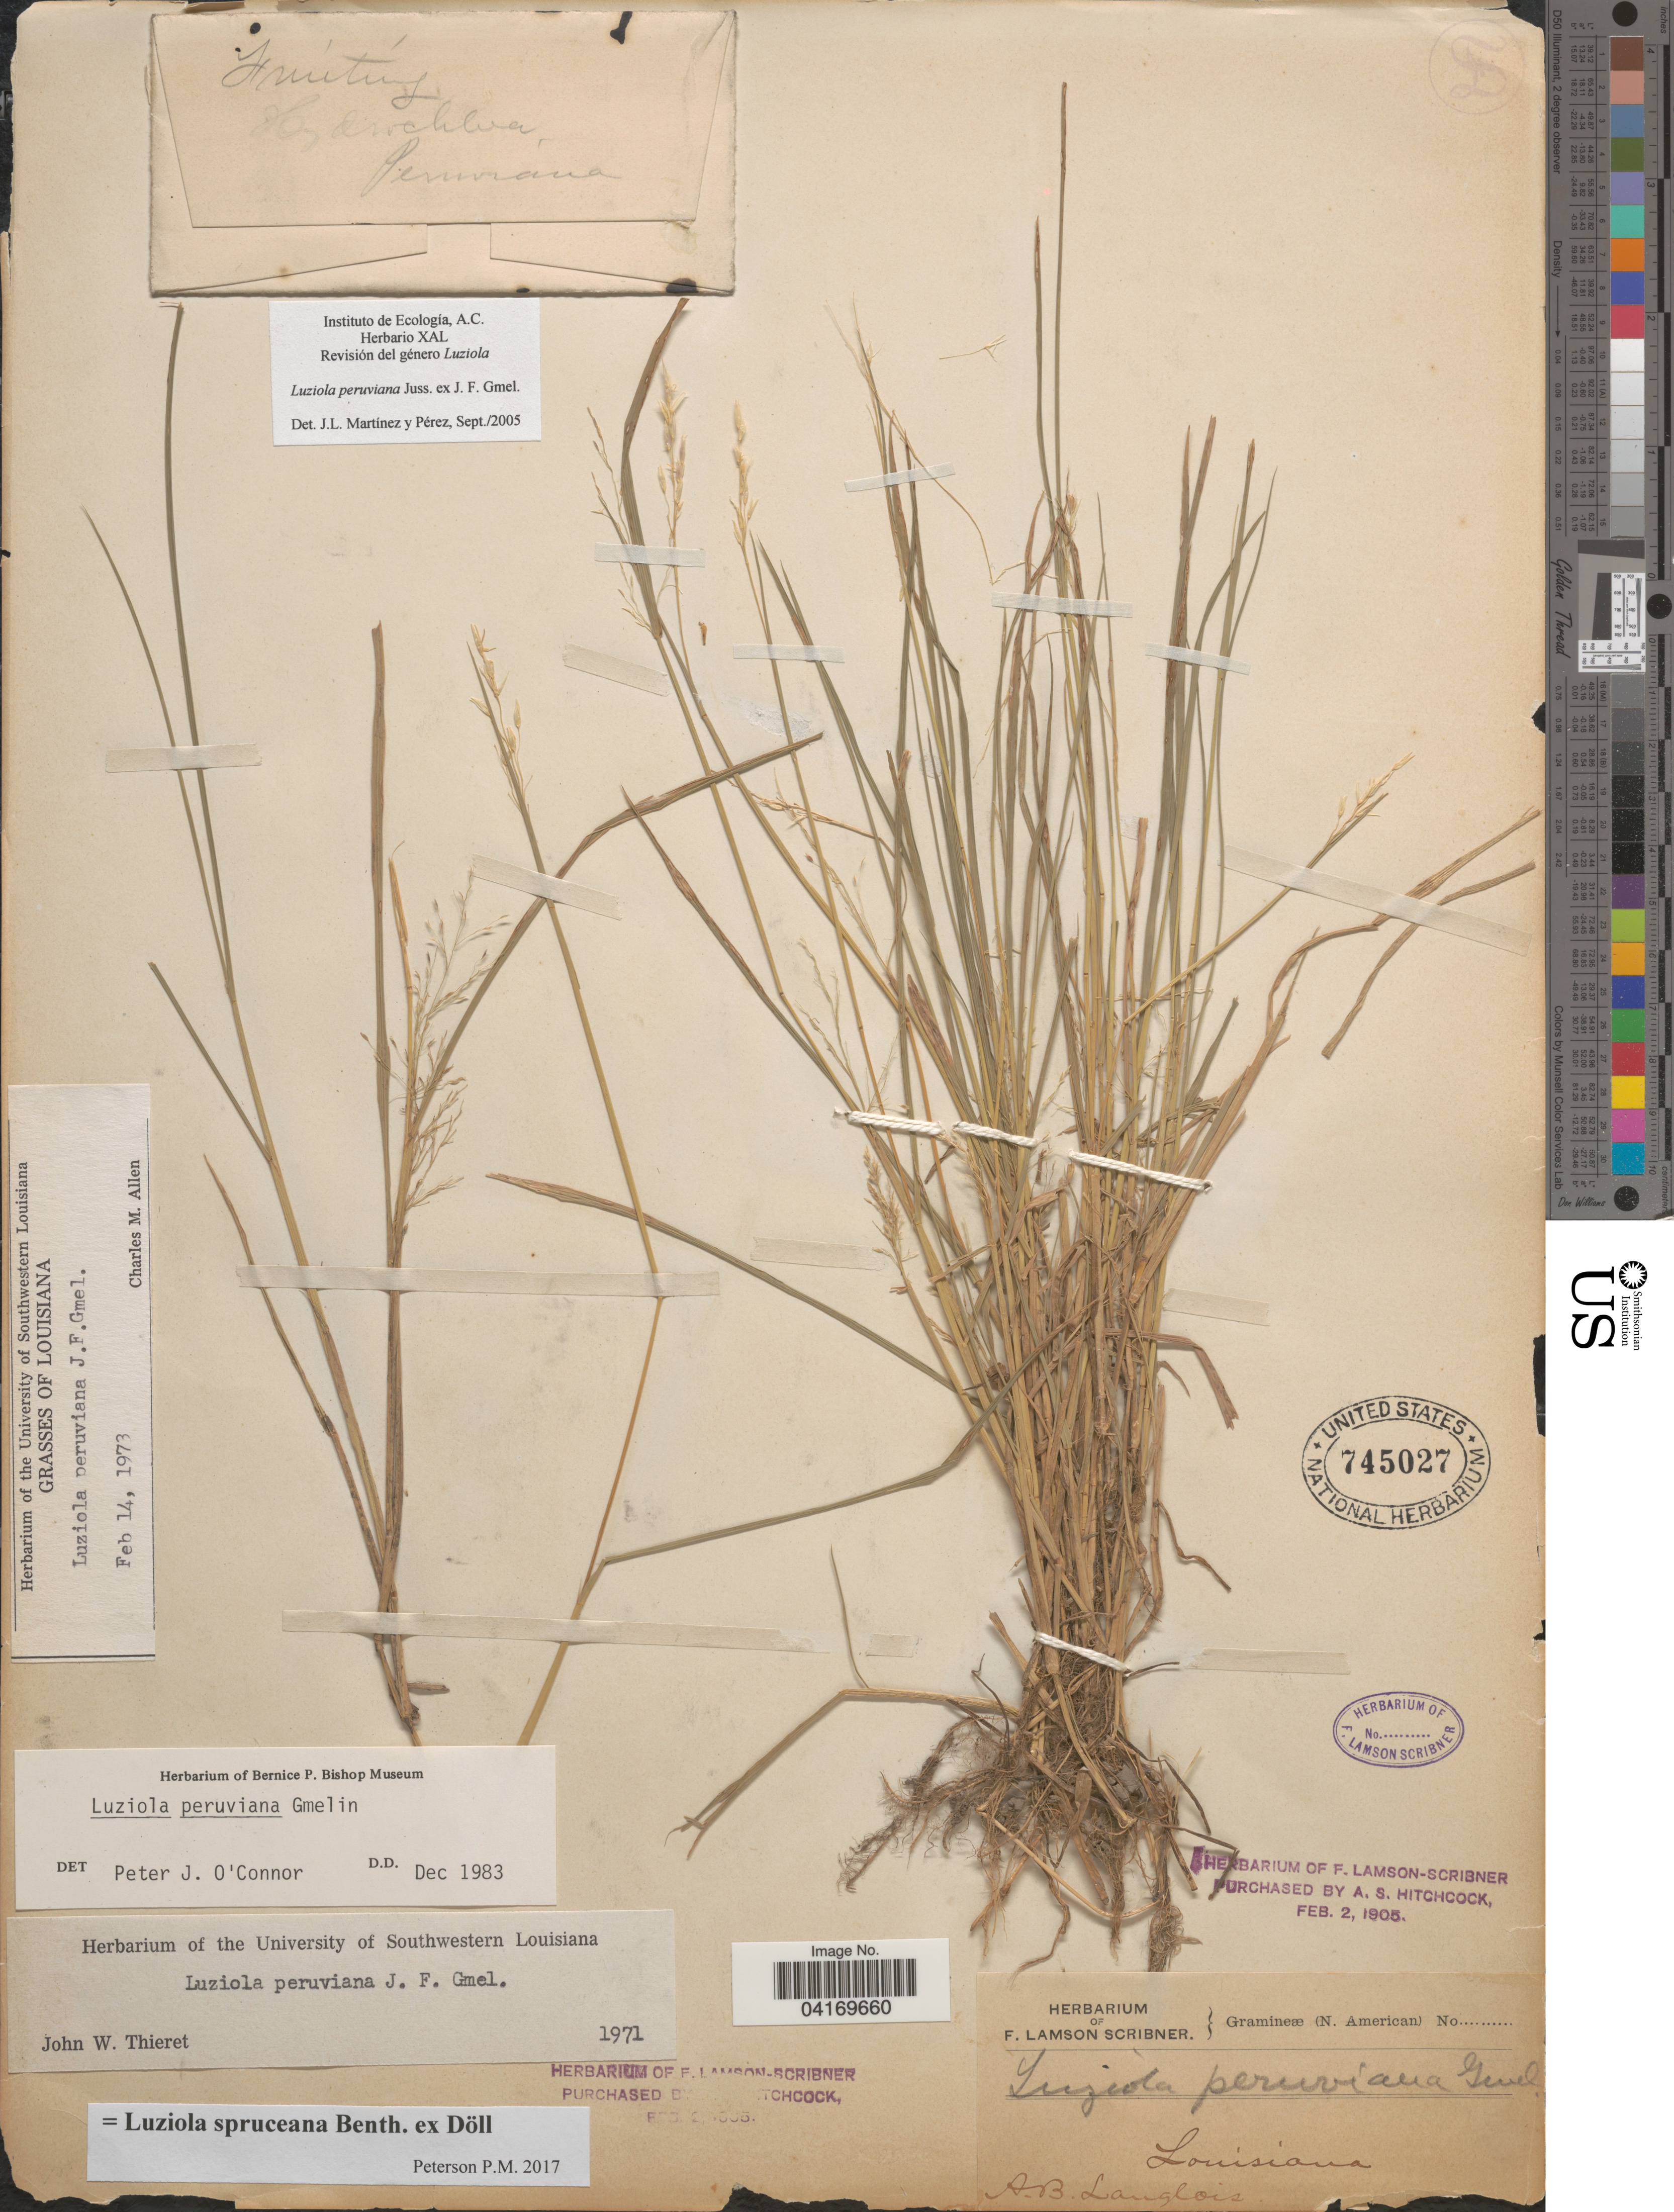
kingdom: Plantae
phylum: Tracheophyta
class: Liliopsida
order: Poales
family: Poaceae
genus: Luziola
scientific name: Luziola spruceana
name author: Benth. ex Döll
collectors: A. Langlois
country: United States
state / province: Louisiana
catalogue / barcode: US 745027